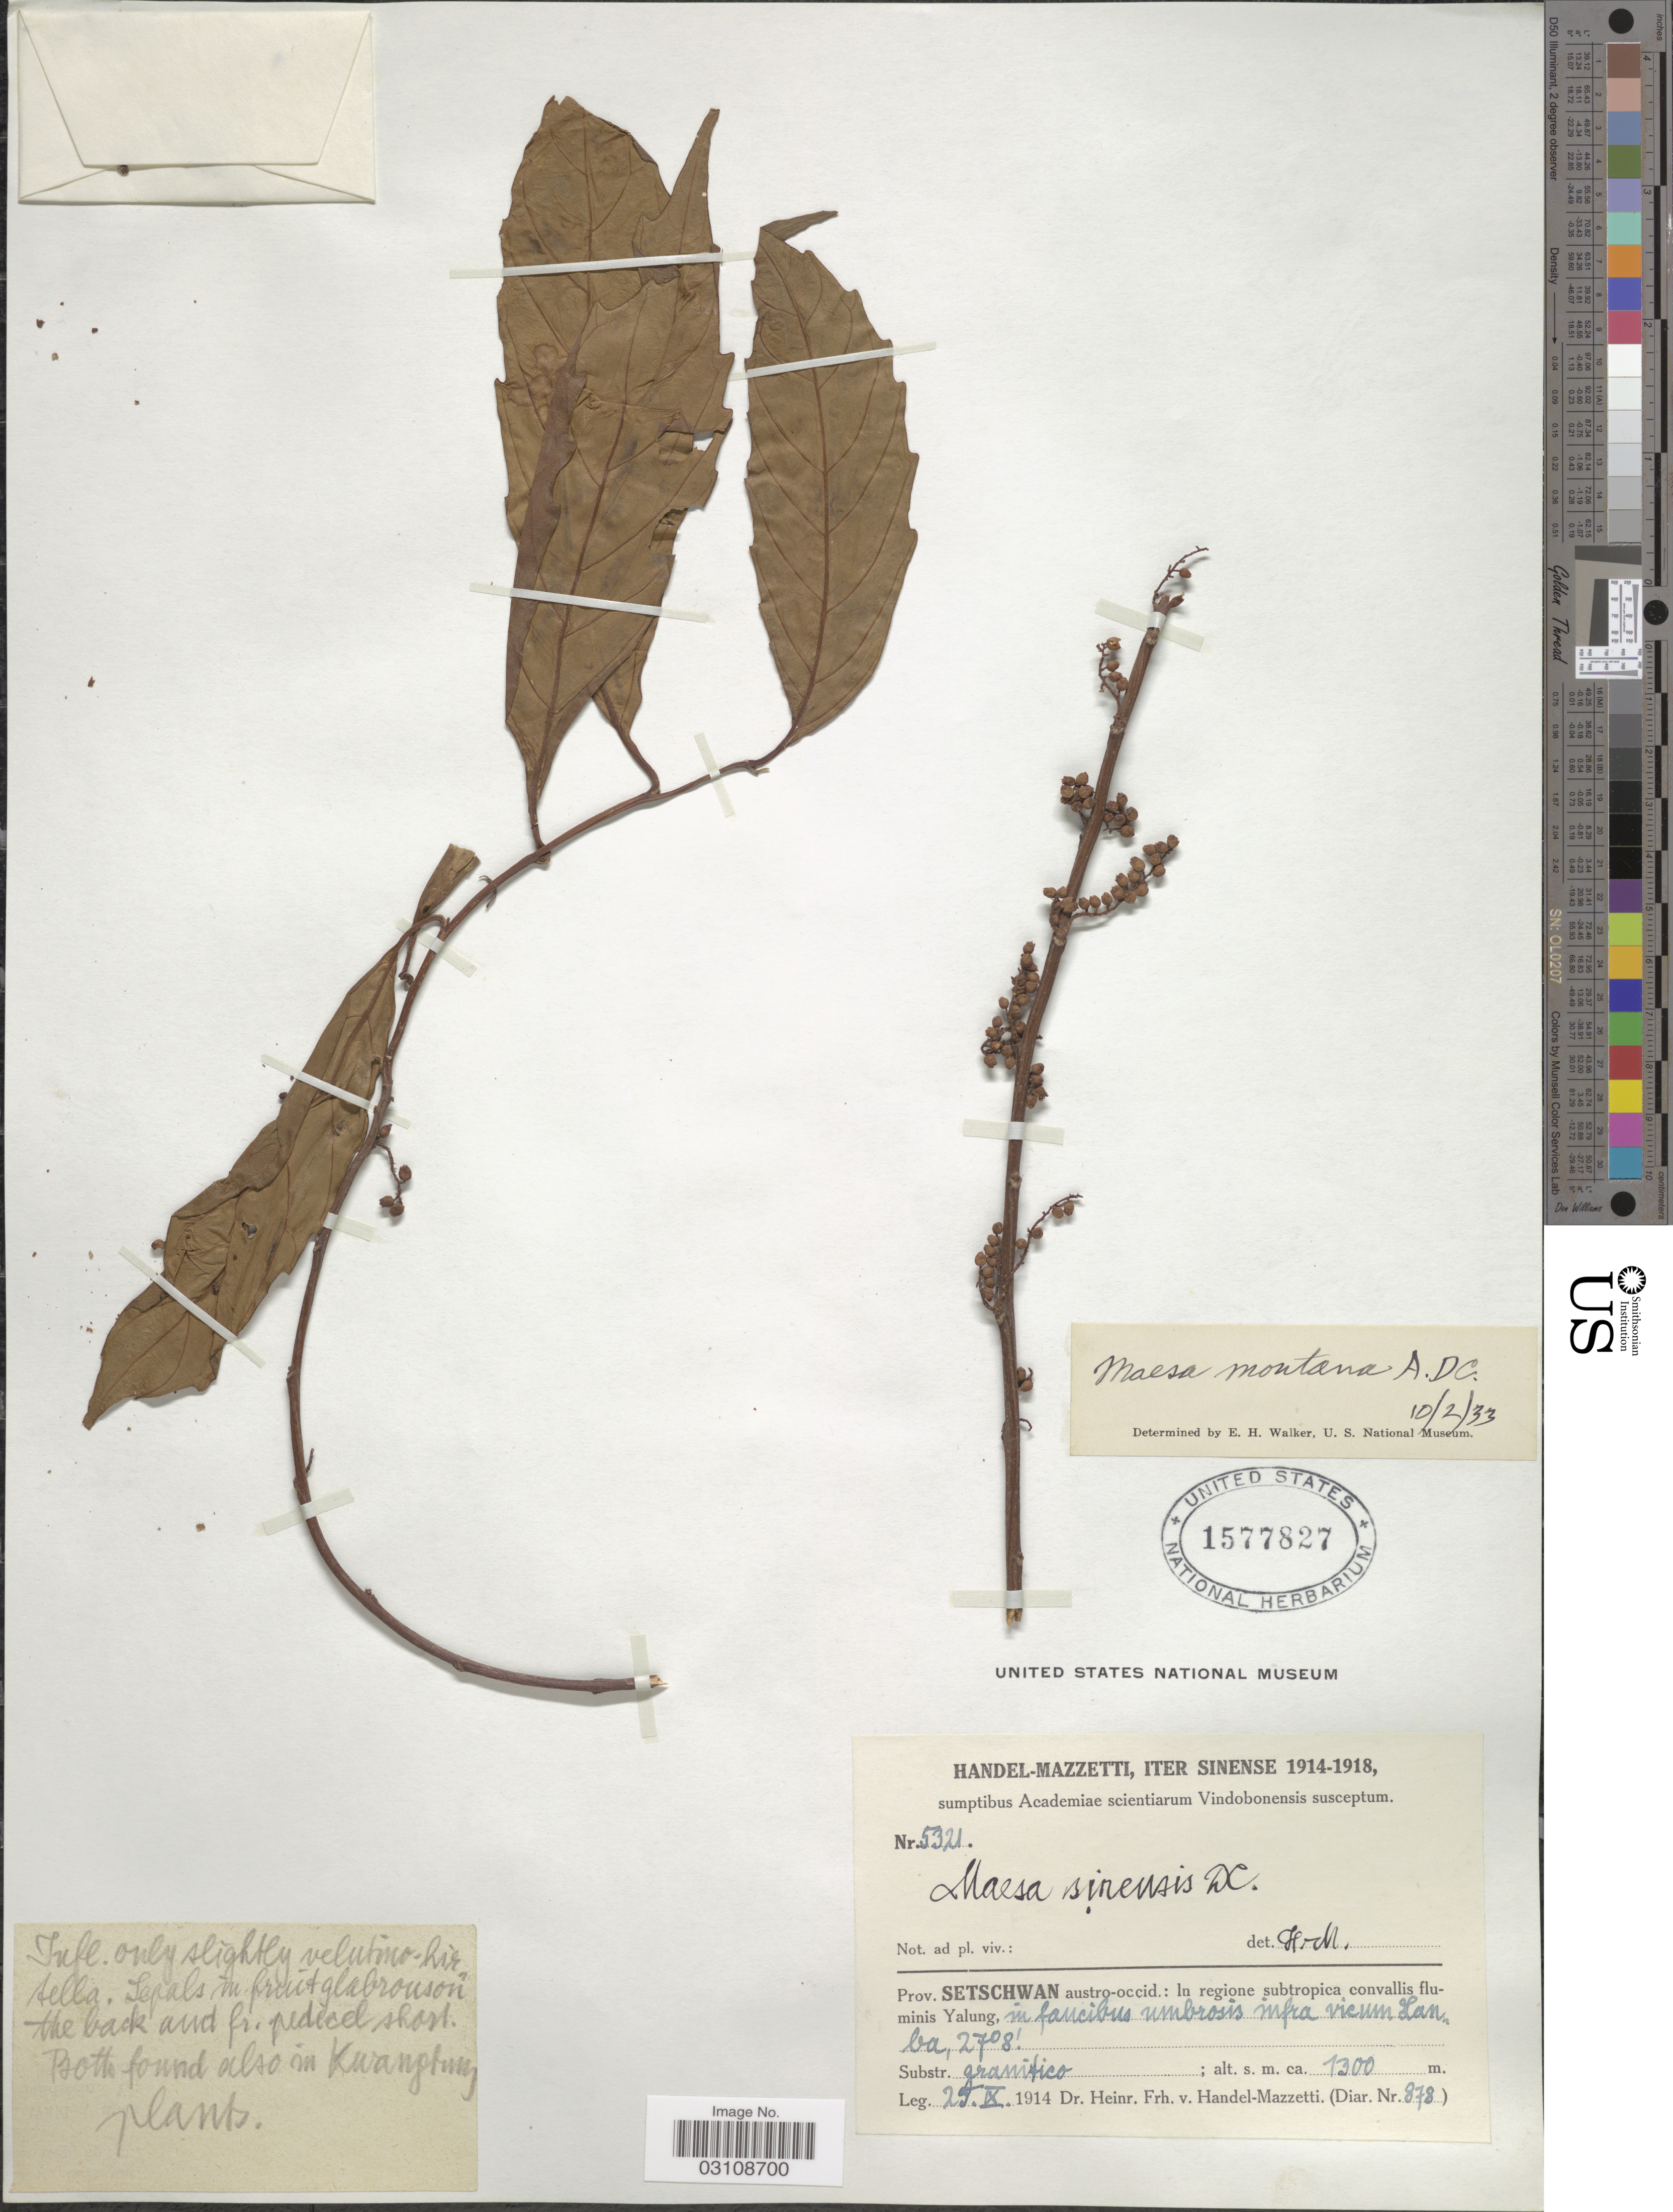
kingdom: Plantae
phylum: Tracheophyta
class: Magnoliopsida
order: Ericales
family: Primulaceae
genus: Maesa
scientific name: Maesa montana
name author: A. DC.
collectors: H. Handel-Mazzetti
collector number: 5321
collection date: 1914-10-25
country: China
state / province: Sichuan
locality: Setschwan austro-occid.: In regione subtropica convallis fluminis Yalung, in faucibus umbrosis infra vieum [interpreted] Lanba.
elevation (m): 1300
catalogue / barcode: US 1577827